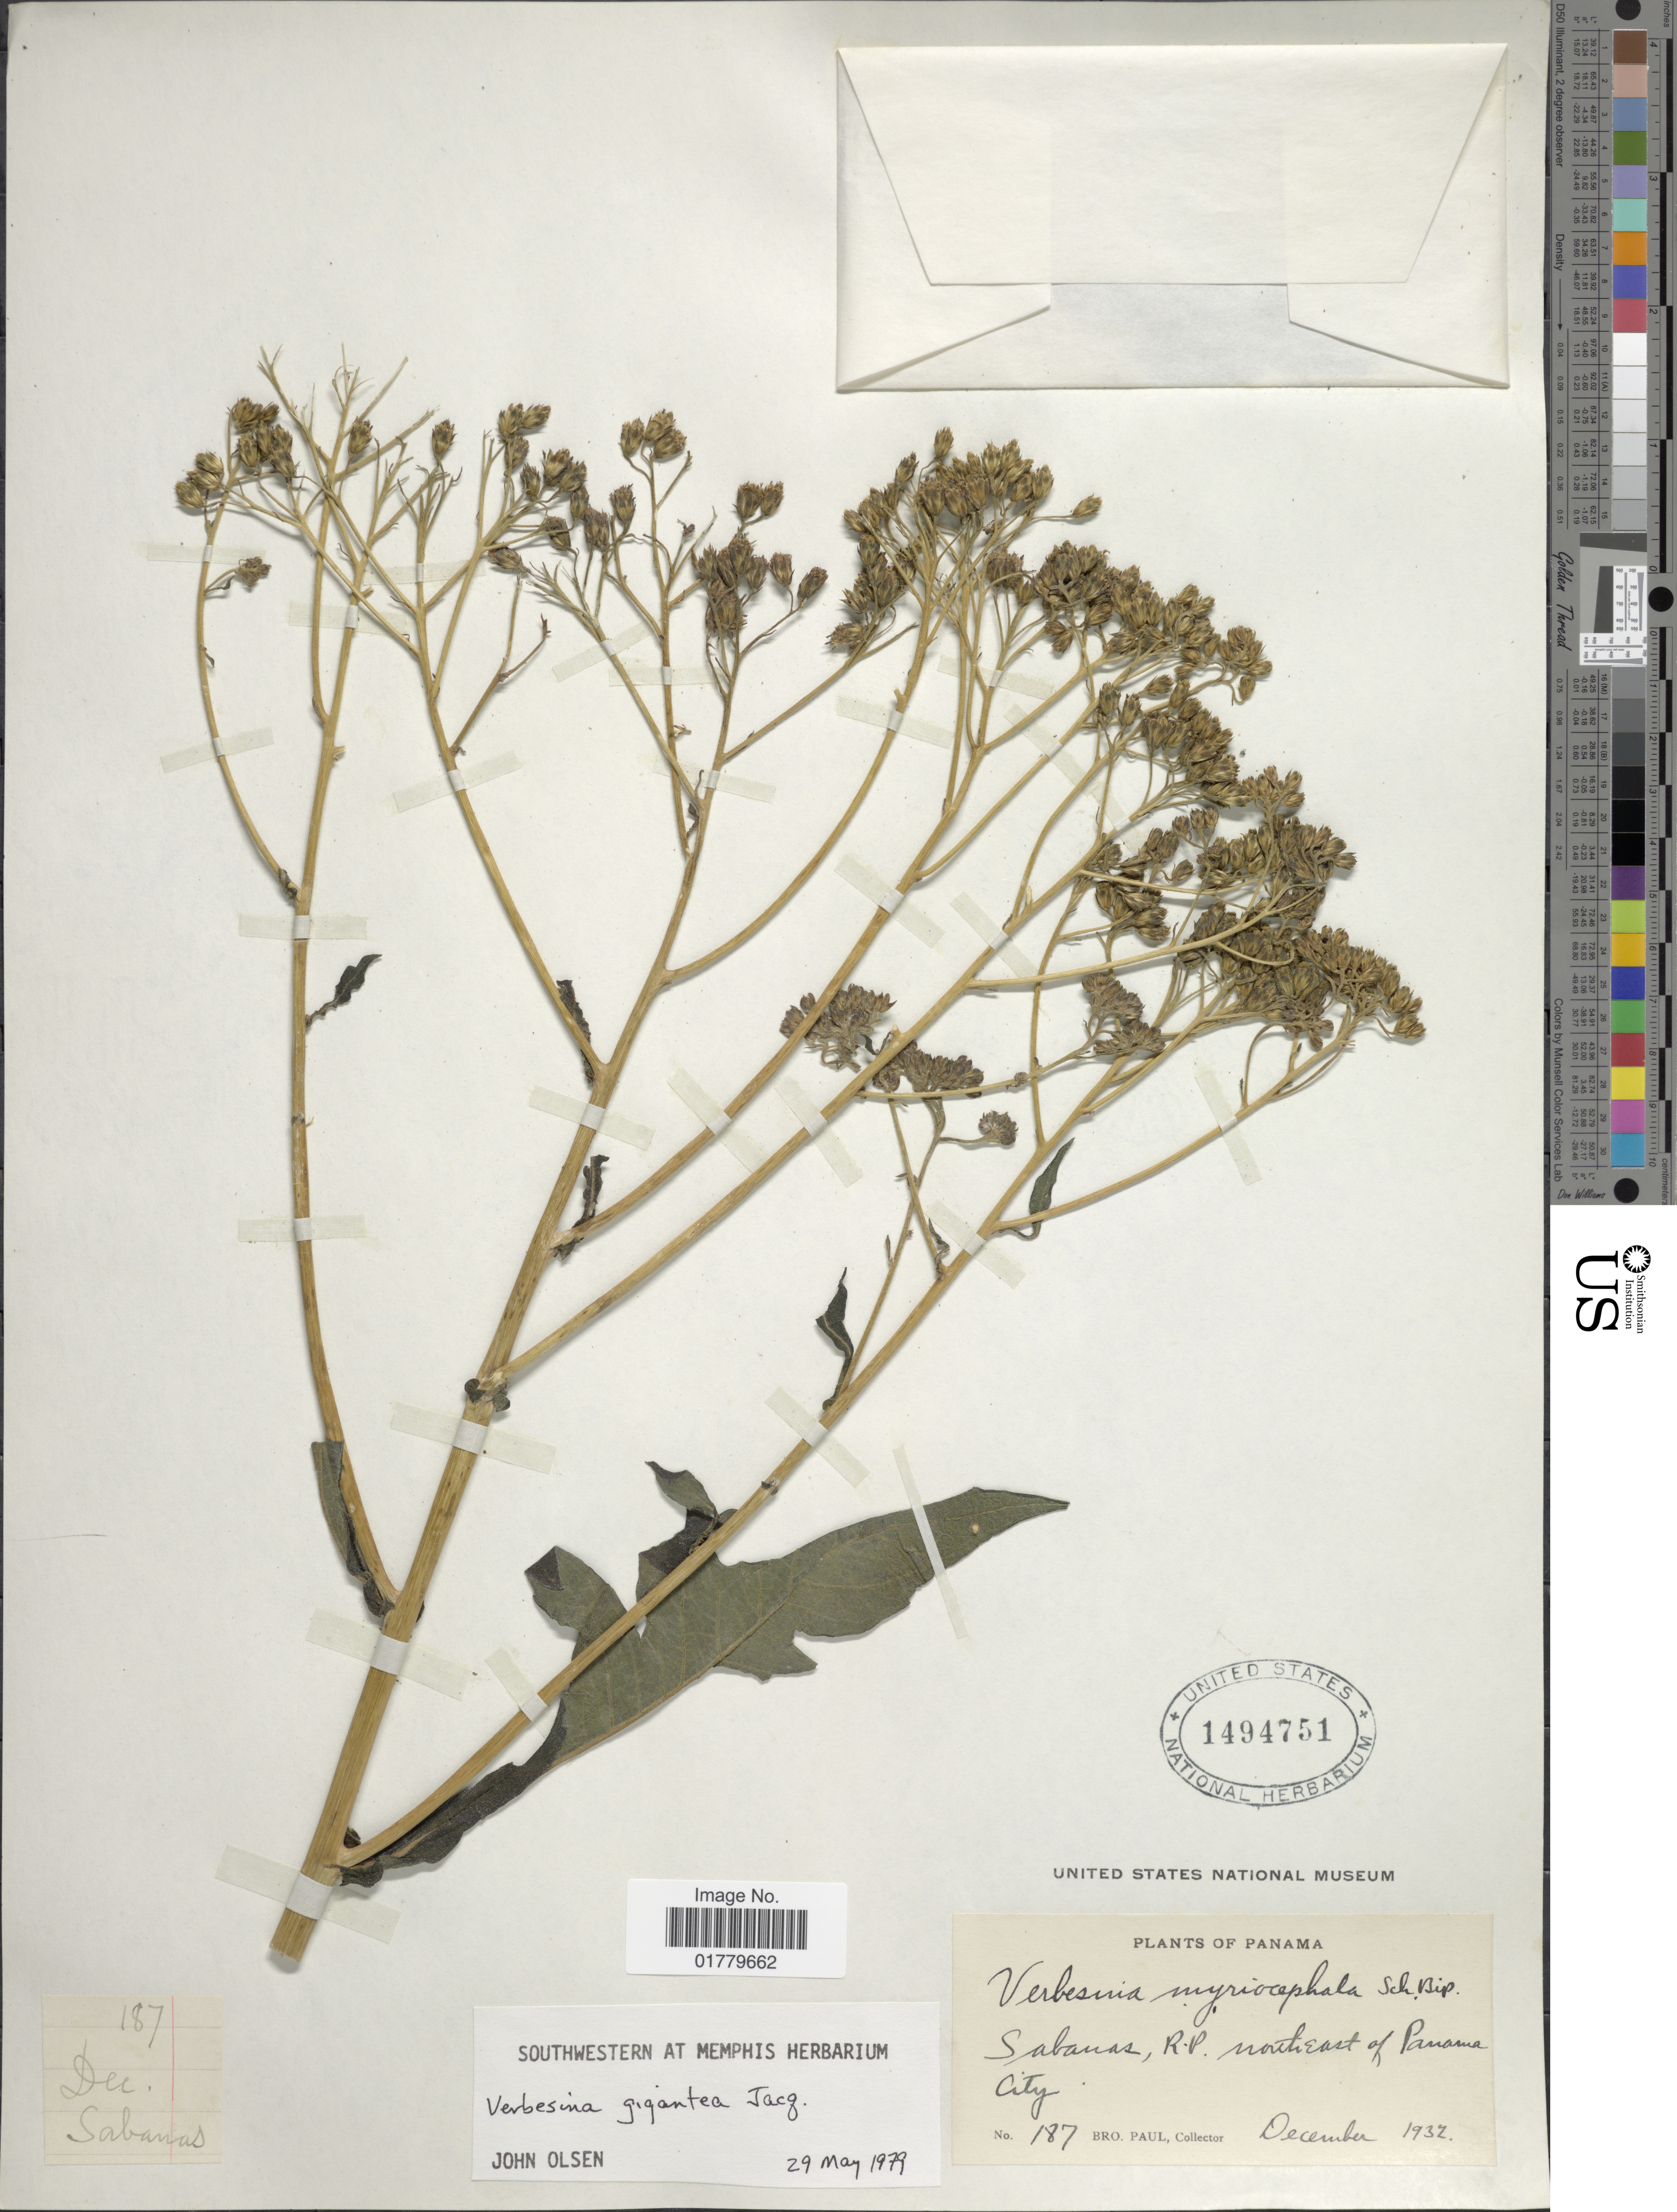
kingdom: Plantae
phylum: Tracheophyta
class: Magnoliopsida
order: Asterales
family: Asteraceae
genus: Verbesina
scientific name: Verbesina gigantea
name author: Jacq.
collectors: B. Paul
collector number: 187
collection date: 1932-12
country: Panama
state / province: Panamá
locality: Sabanas, R.P. northeast of Panama City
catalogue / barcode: US 1494751